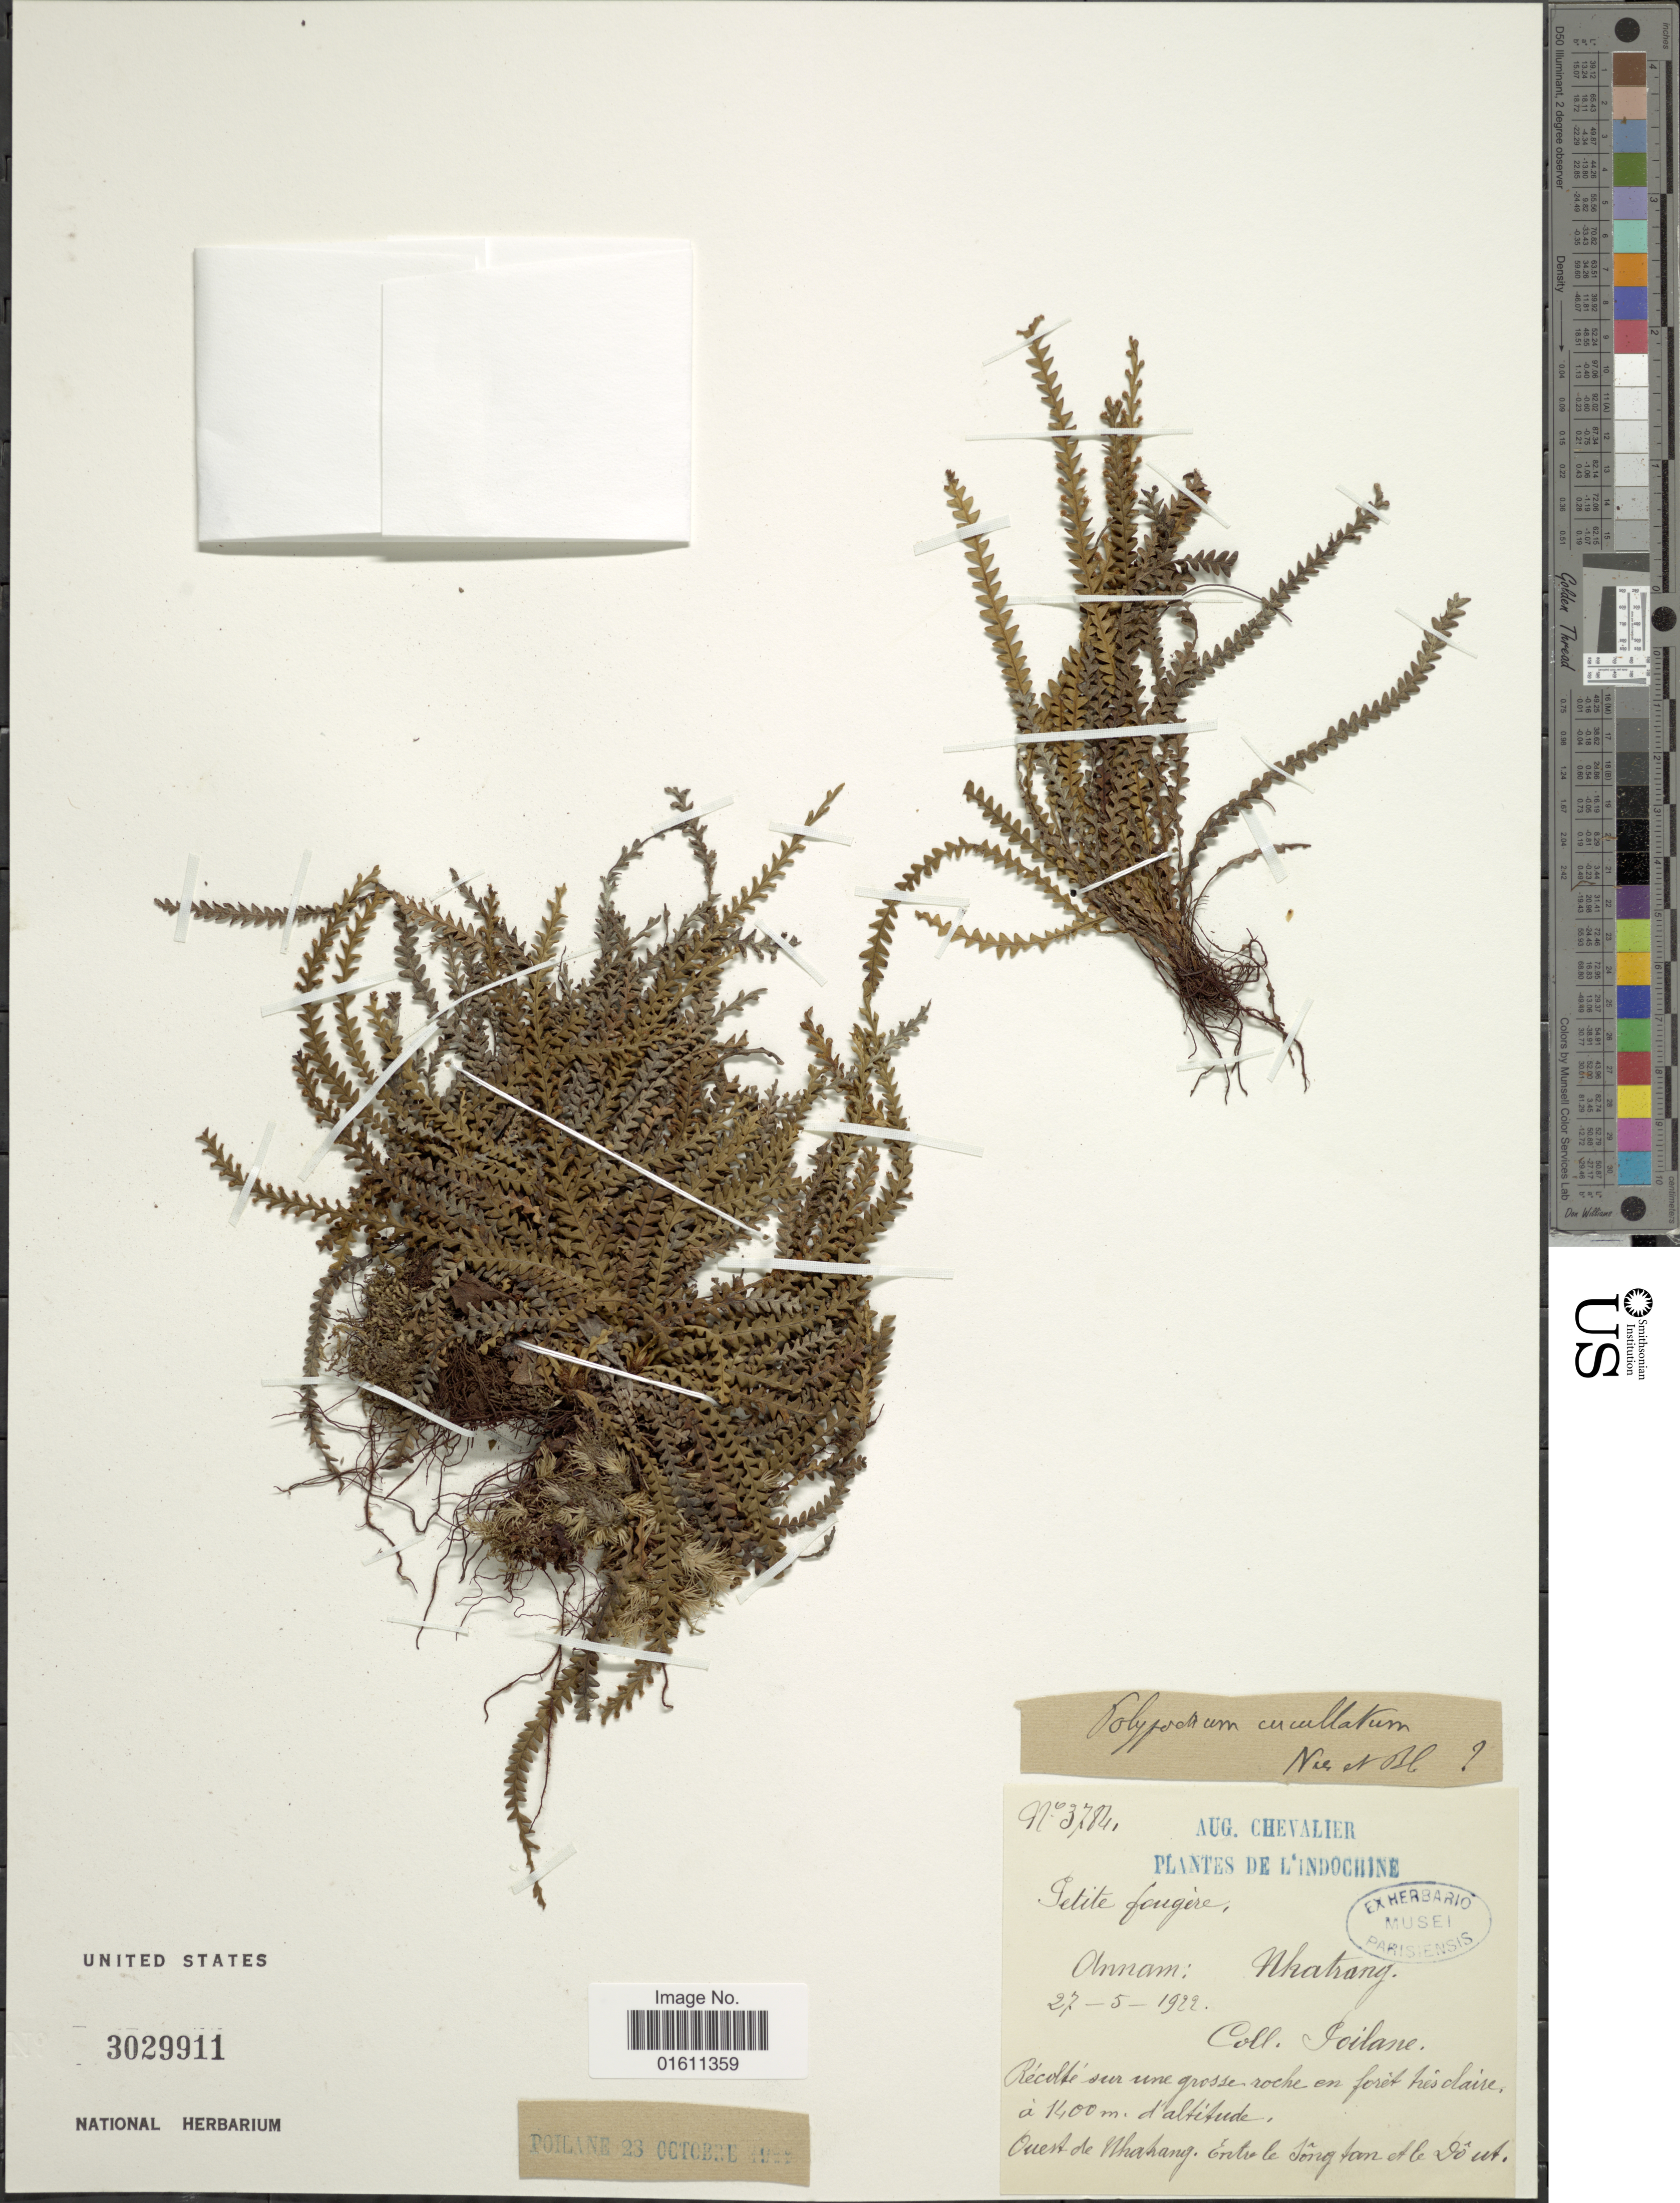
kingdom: Plantae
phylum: Tracheophyta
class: Polypodiopsida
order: Polypodiales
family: Polypodiaceae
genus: Calymmodon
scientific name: Calymmodon cucullatus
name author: (Nees & Blume) C. Presl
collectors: -. Poilane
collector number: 3784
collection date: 1922-05-27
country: Vietnam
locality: Annam, Nhatrang. Ouest de Nhatrang. Entre le Tong fan et le Do ut.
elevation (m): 1400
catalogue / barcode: US 3029911